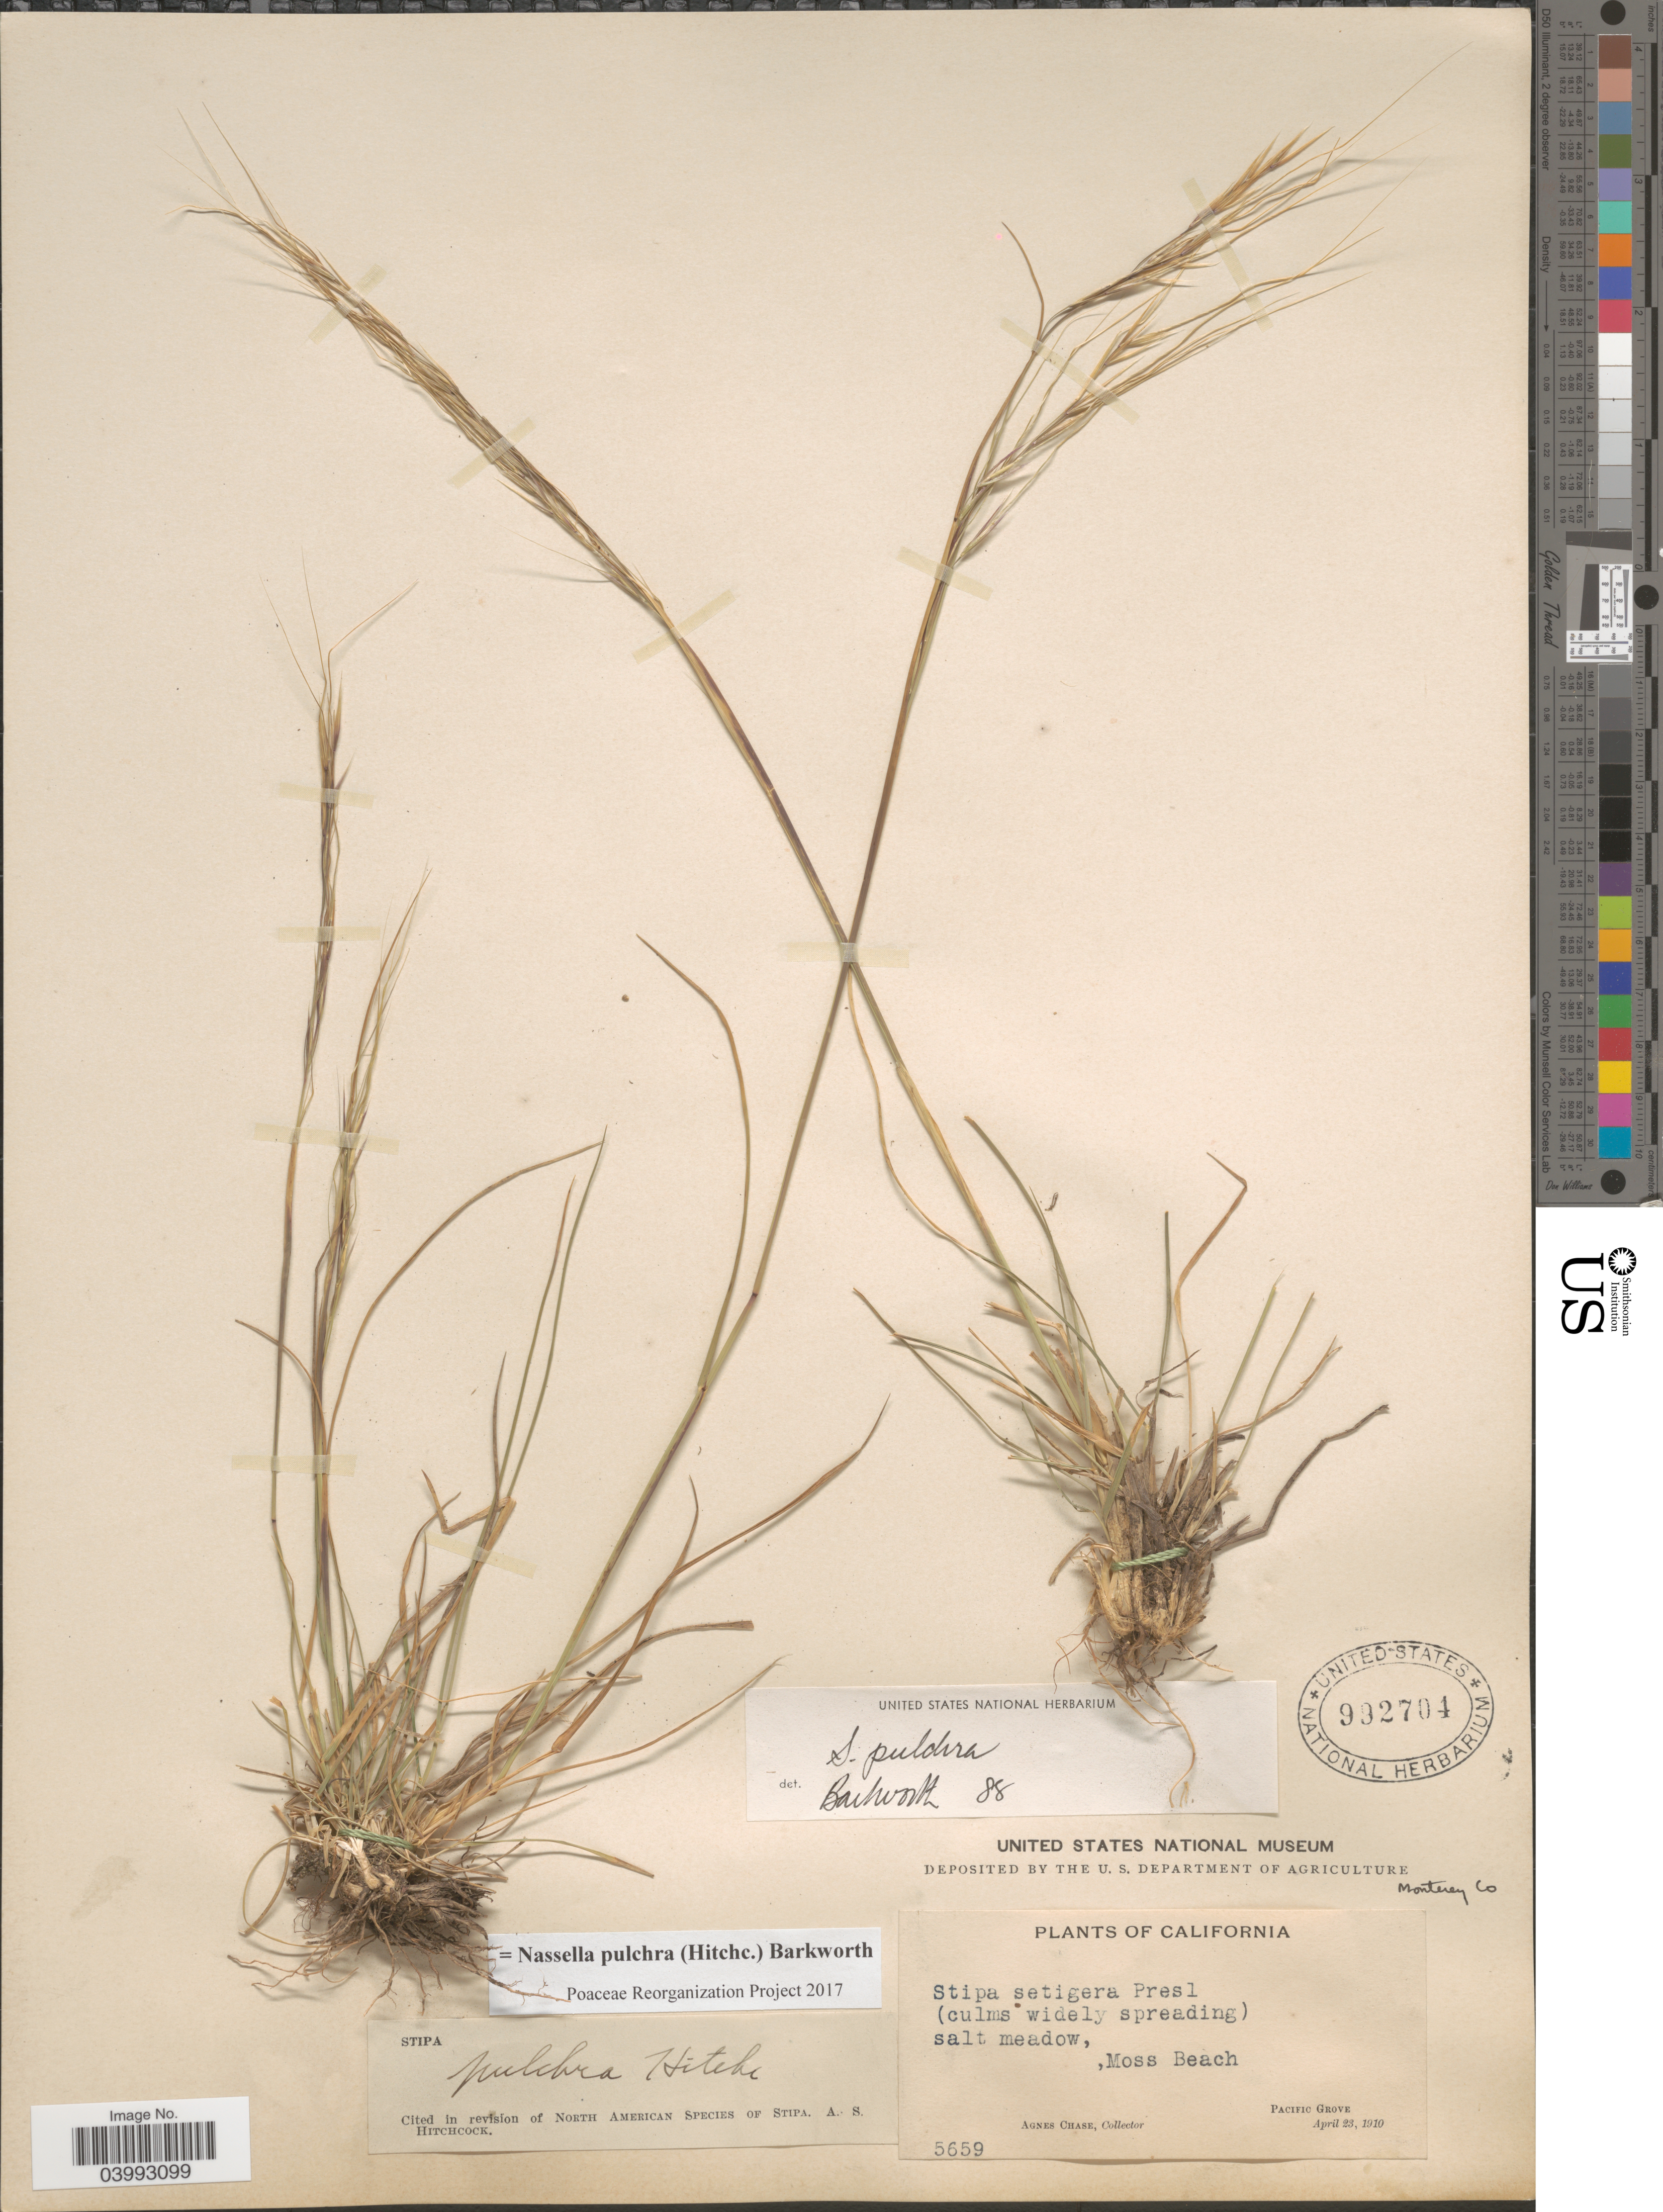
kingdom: Plantae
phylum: Tracheophyta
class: Liliopsida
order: Poales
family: Poaceae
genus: Nassella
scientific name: Nassella pulchra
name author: (Hitchc.) Barkworth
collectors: A. Chase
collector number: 5659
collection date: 1910-04-23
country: United States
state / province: California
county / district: Monterey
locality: Salt meadow, Moss Beach. Pacific Grove. Monterey Co.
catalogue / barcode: US 992704